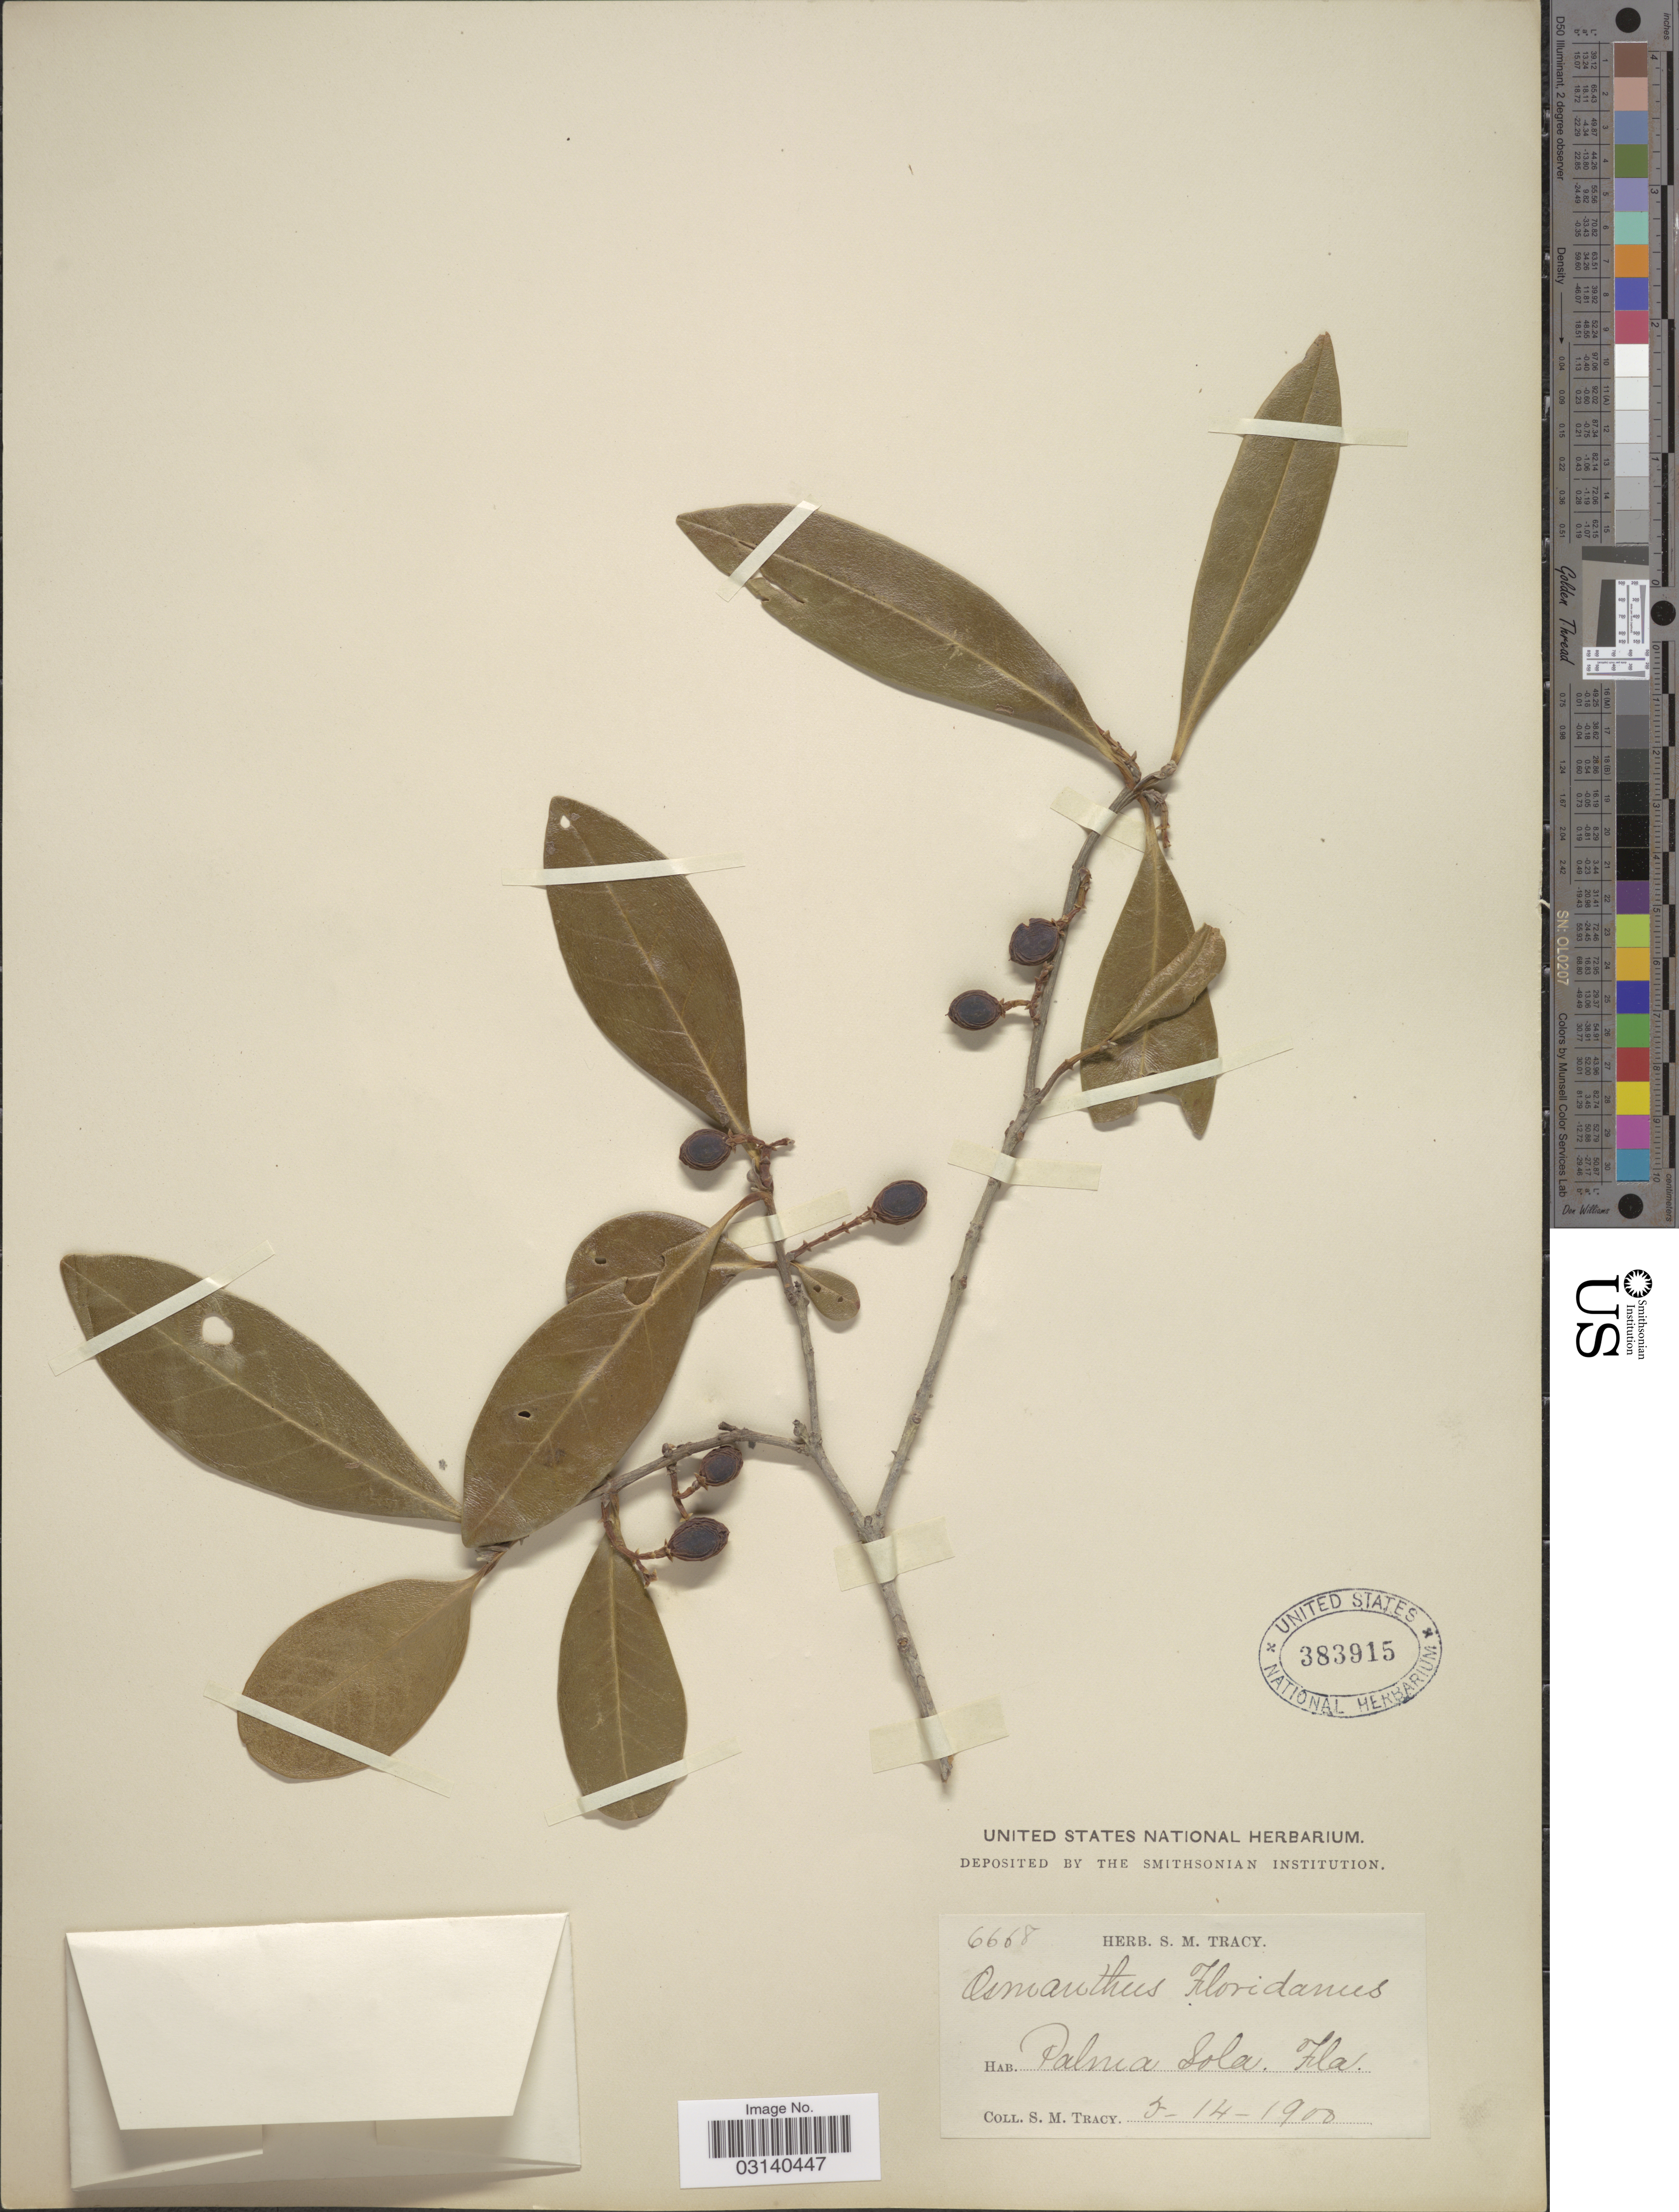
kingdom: Plantae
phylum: Tracheophyta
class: Magnoliopsida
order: Lamiales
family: Oleaceae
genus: Osmanthus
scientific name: Osmanthus floridanus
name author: Chapm.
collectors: S. M. Tracy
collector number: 6668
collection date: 1900-05-14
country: United States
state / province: Florida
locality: Palma Sola, Fla.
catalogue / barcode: US 383915